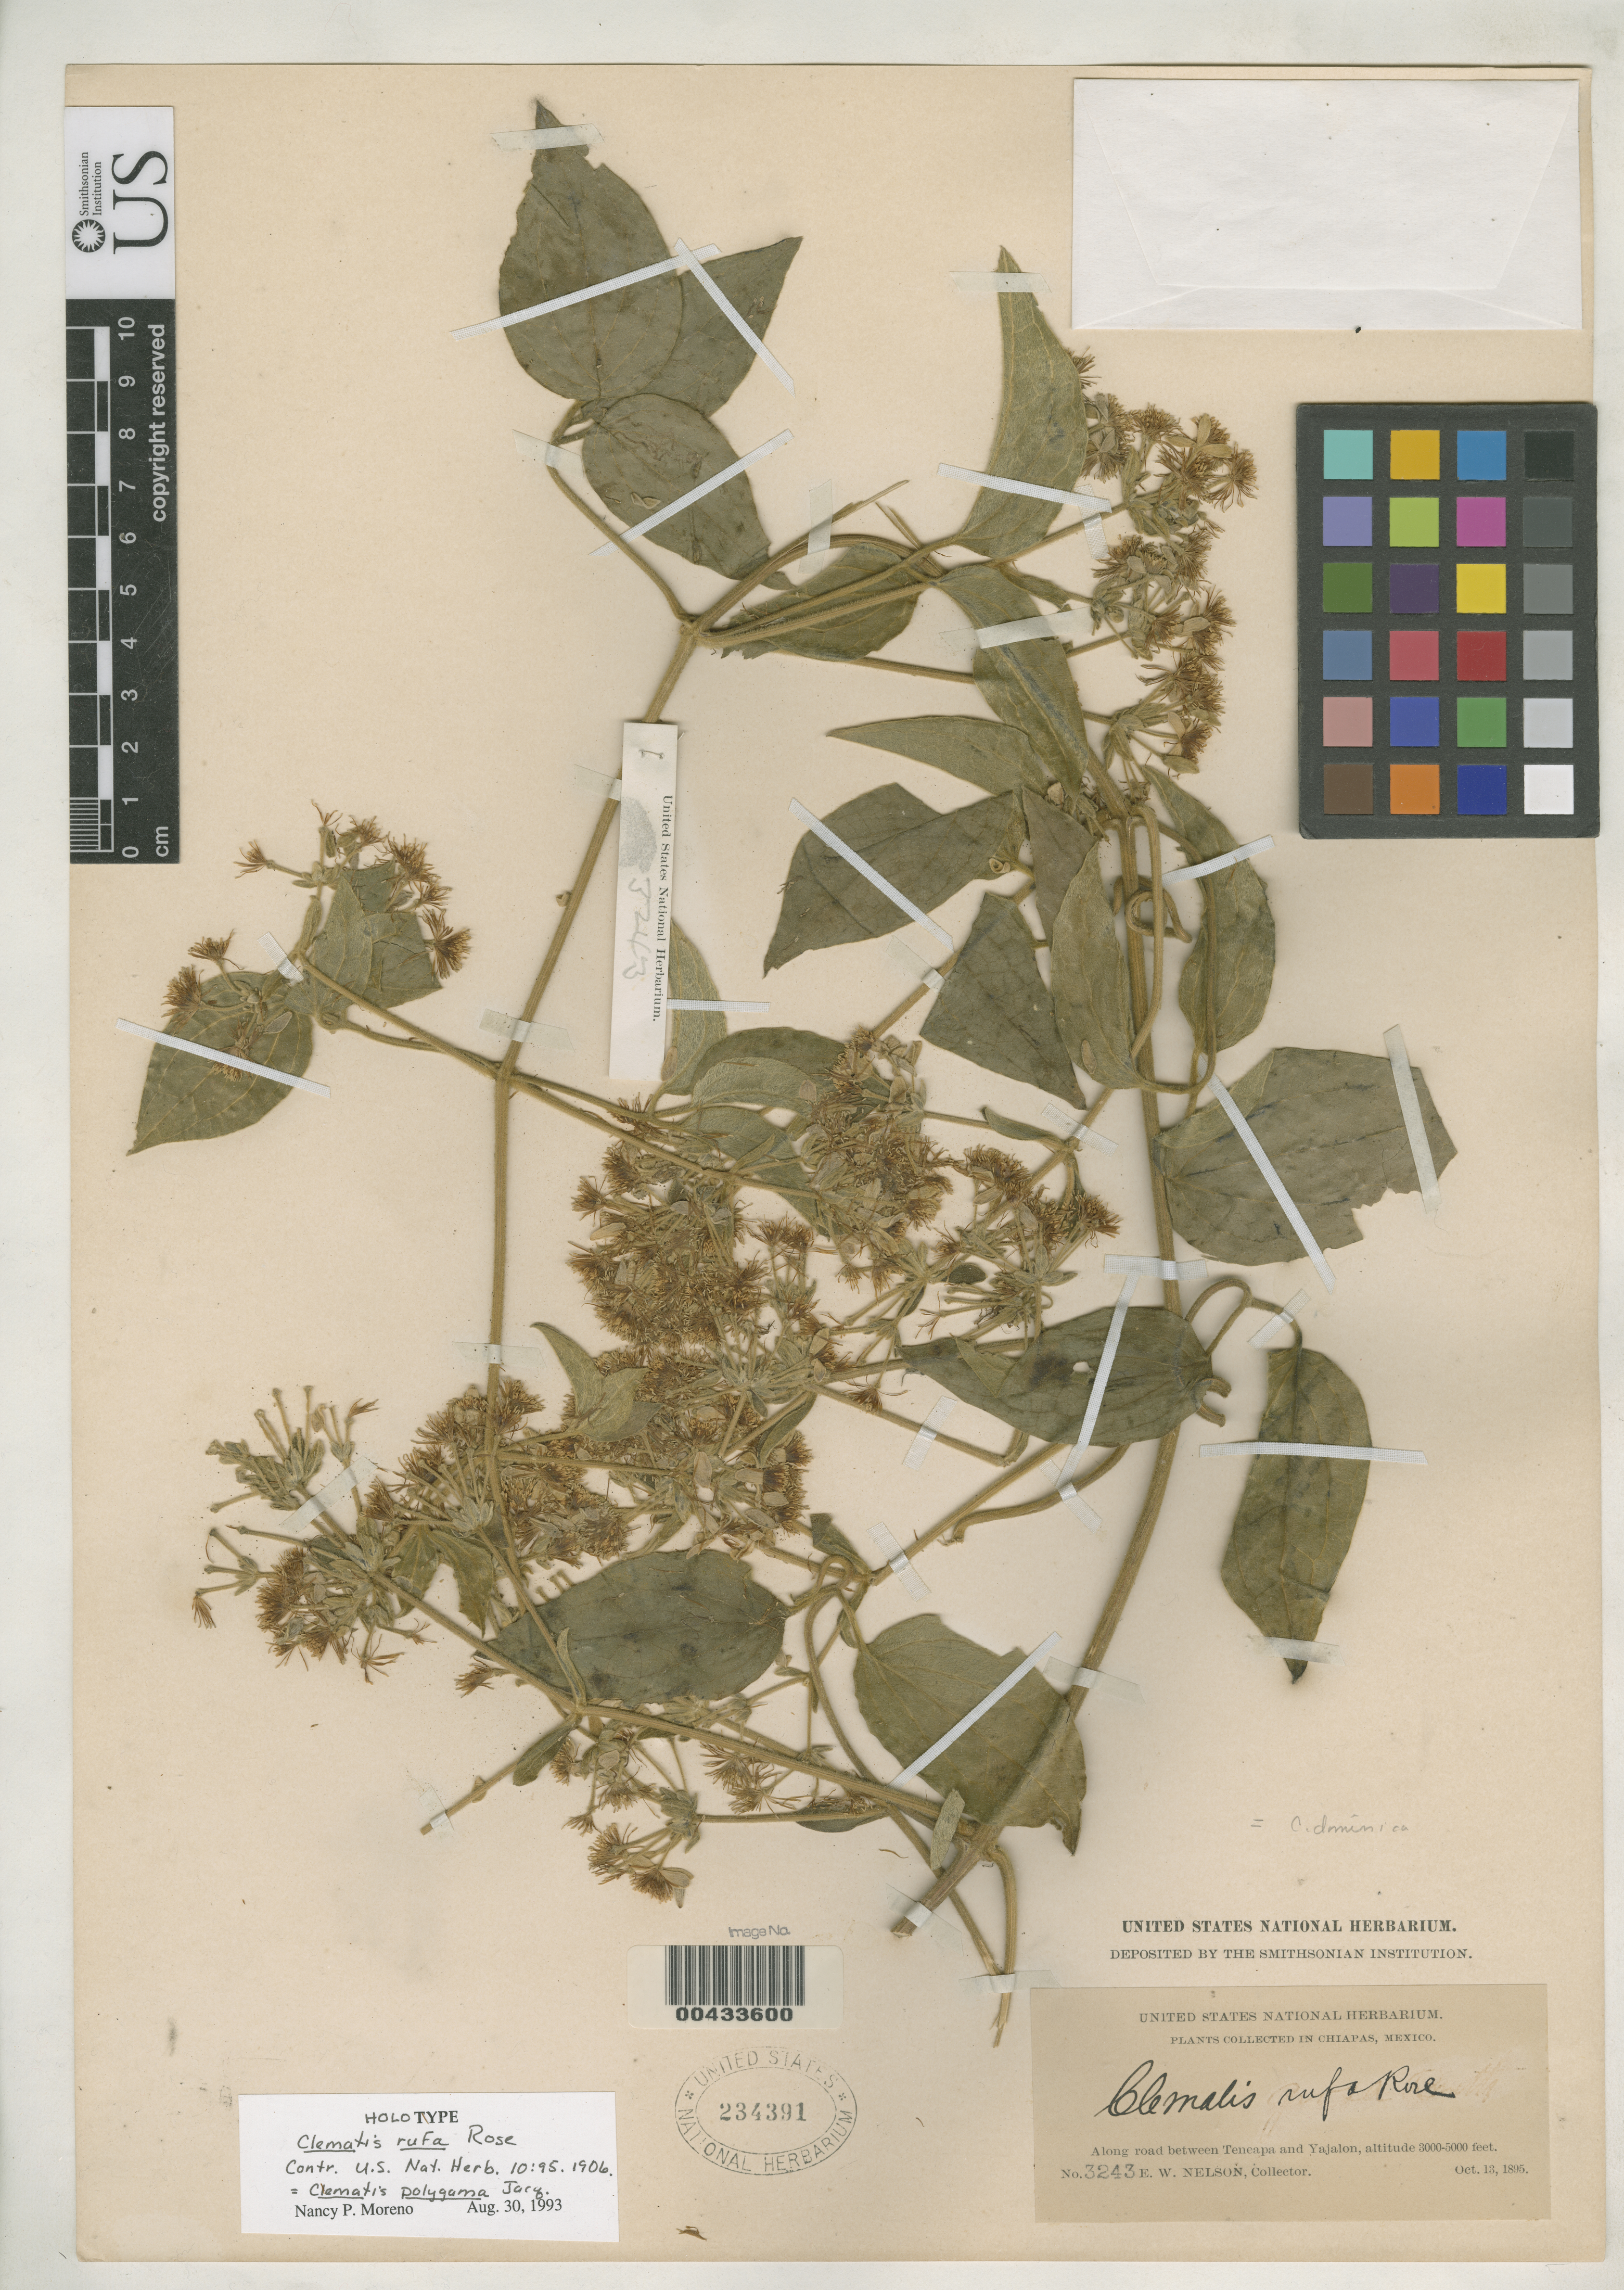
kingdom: Plantae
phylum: Tracheophyta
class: Magnoliopsida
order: Ranunculales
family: Ranunculaceae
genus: Clematis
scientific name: Clematis rufa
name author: Rose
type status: Holotype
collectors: E. W. Nelson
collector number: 3243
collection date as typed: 13 Oct 1895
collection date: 1895-10-13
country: Mexico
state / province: Chiapas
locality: Between Tenejapa and Yatalon.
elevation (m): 400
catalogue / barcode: US 234391